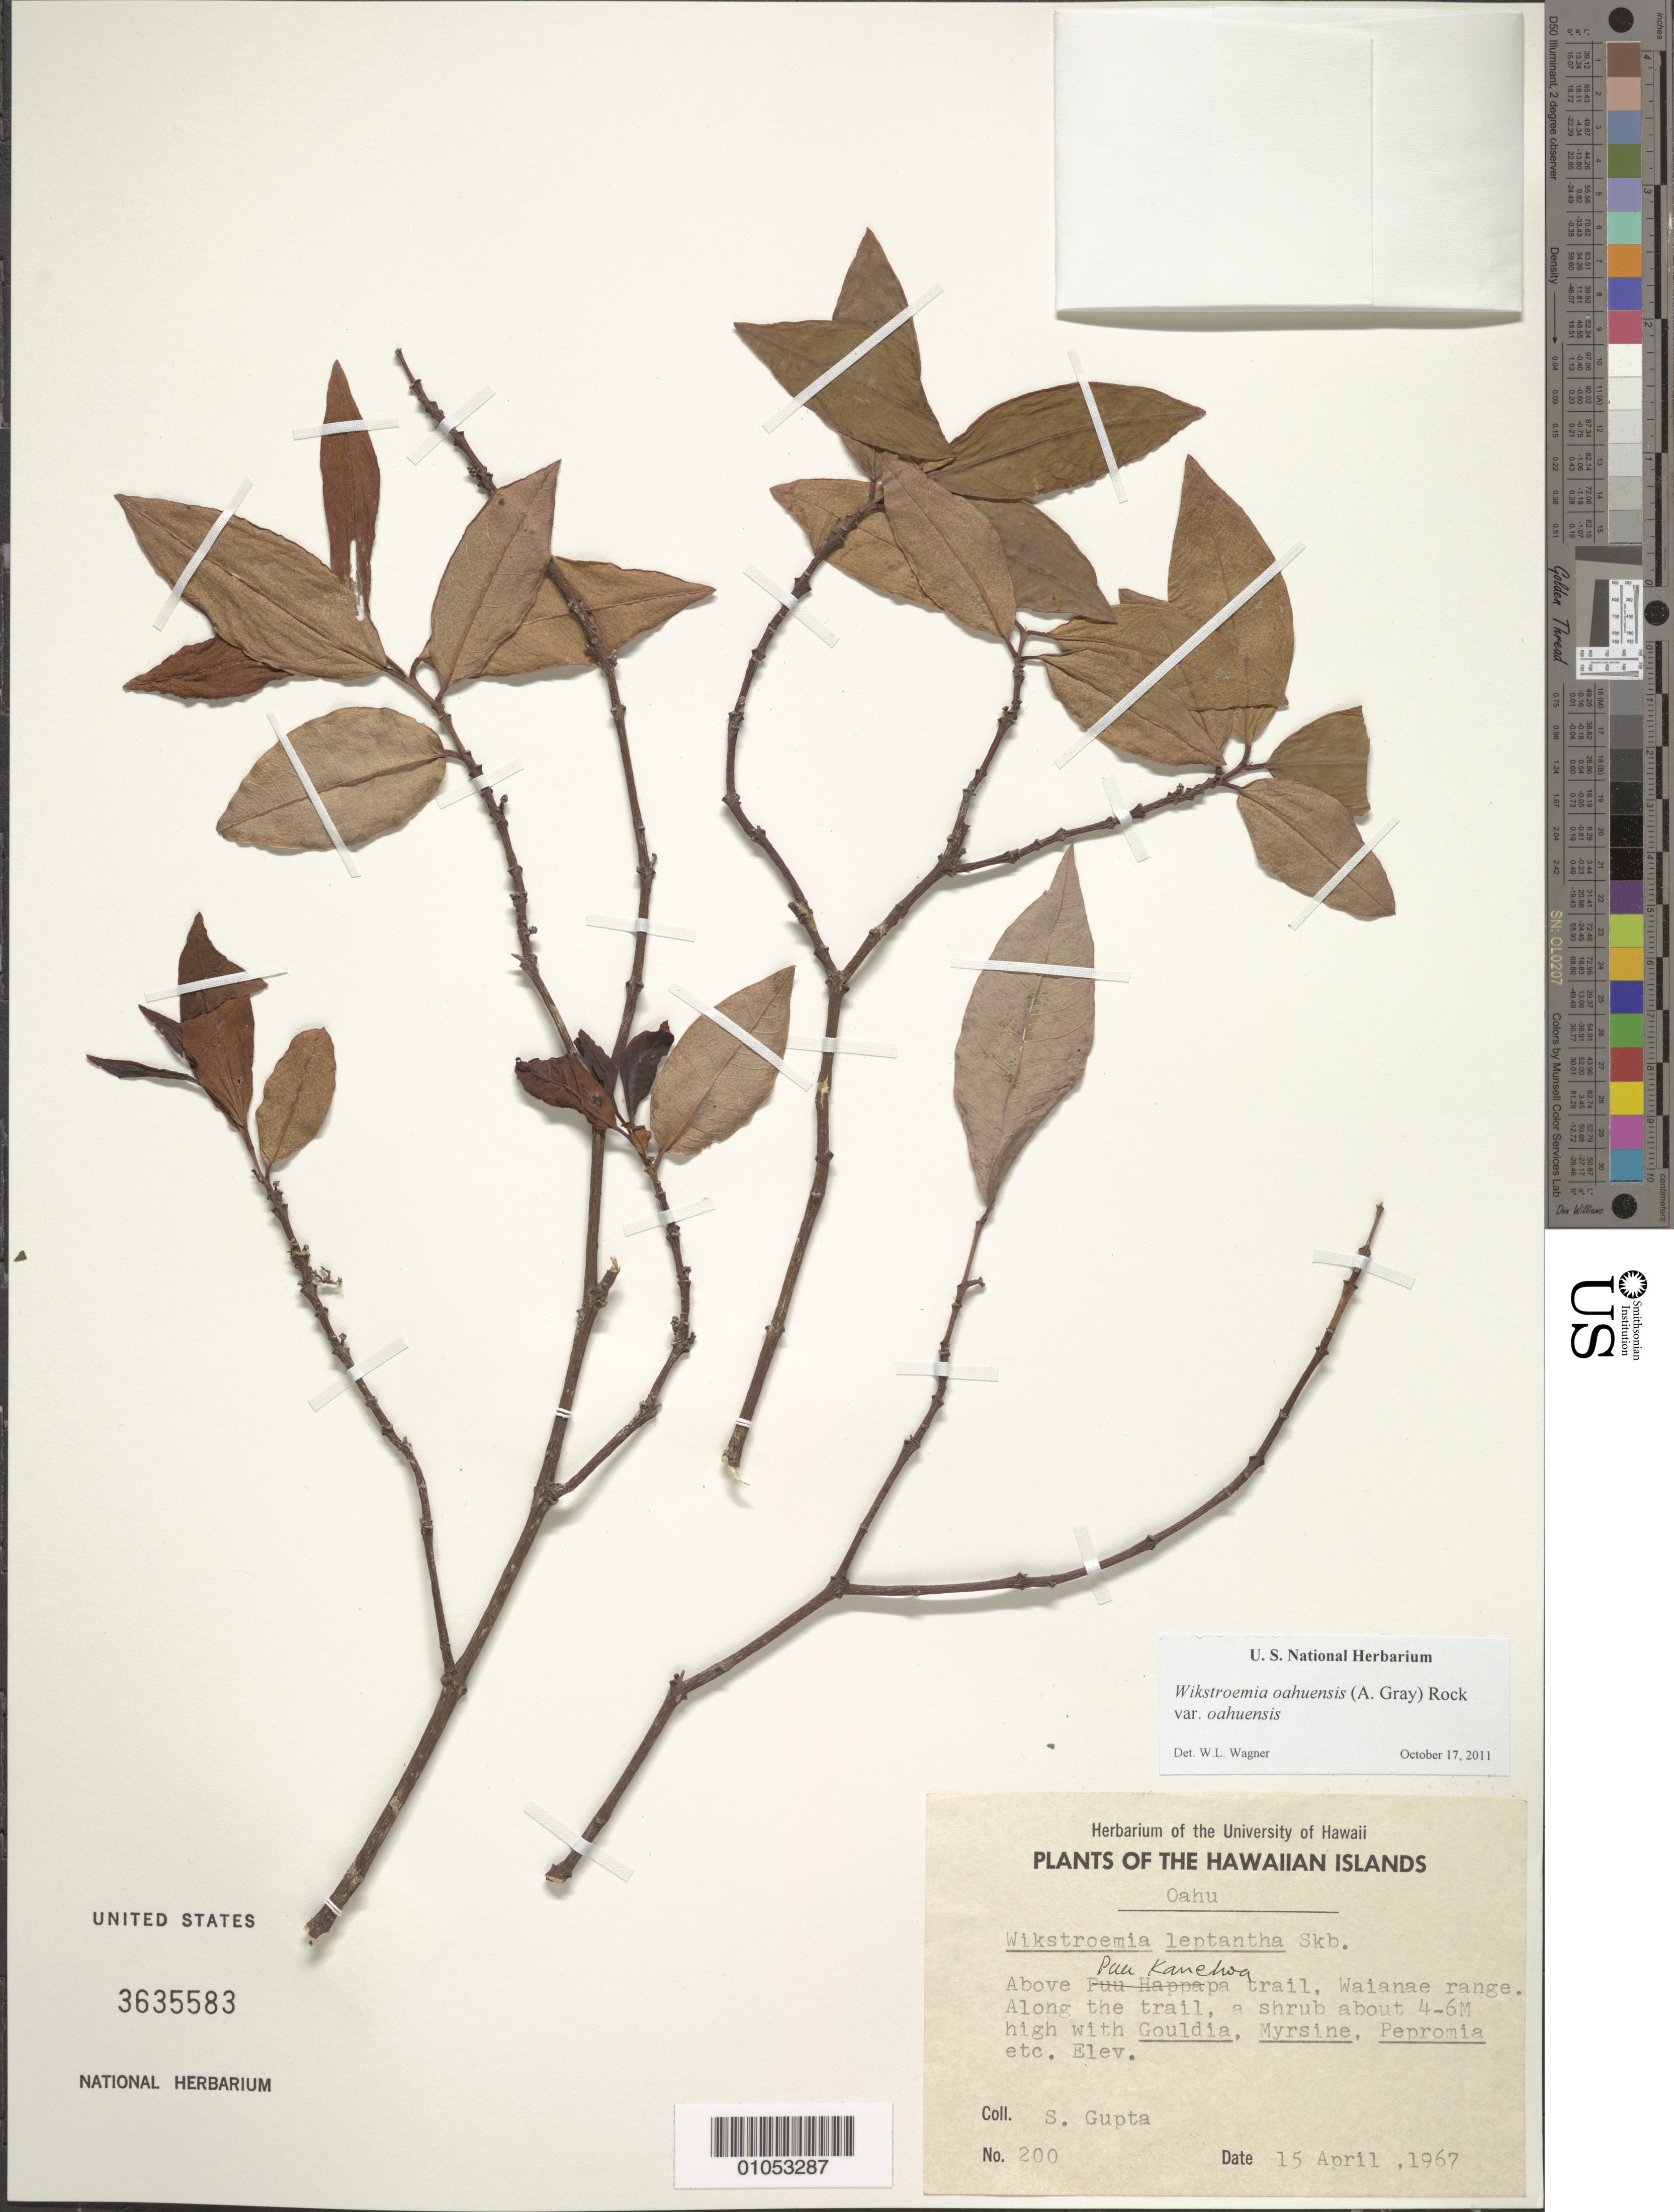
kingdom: Plantae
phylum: Tracheophyta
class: Magnoliopsida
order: Malvales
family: Thymelaeaceae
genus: Wikstroemia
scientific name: Wikstroemia oahuensis var. oahuensis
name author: (A. Gray) Rock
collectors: S. Gupta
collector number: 200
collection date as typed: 15 Apr 1967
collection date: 1967-04-15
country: United States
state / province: Hawaii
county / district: Honolulu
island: Oahu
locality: Above the Puu Kanehoa trail, Waianae range. Along the trail.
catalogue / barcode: US 3635583